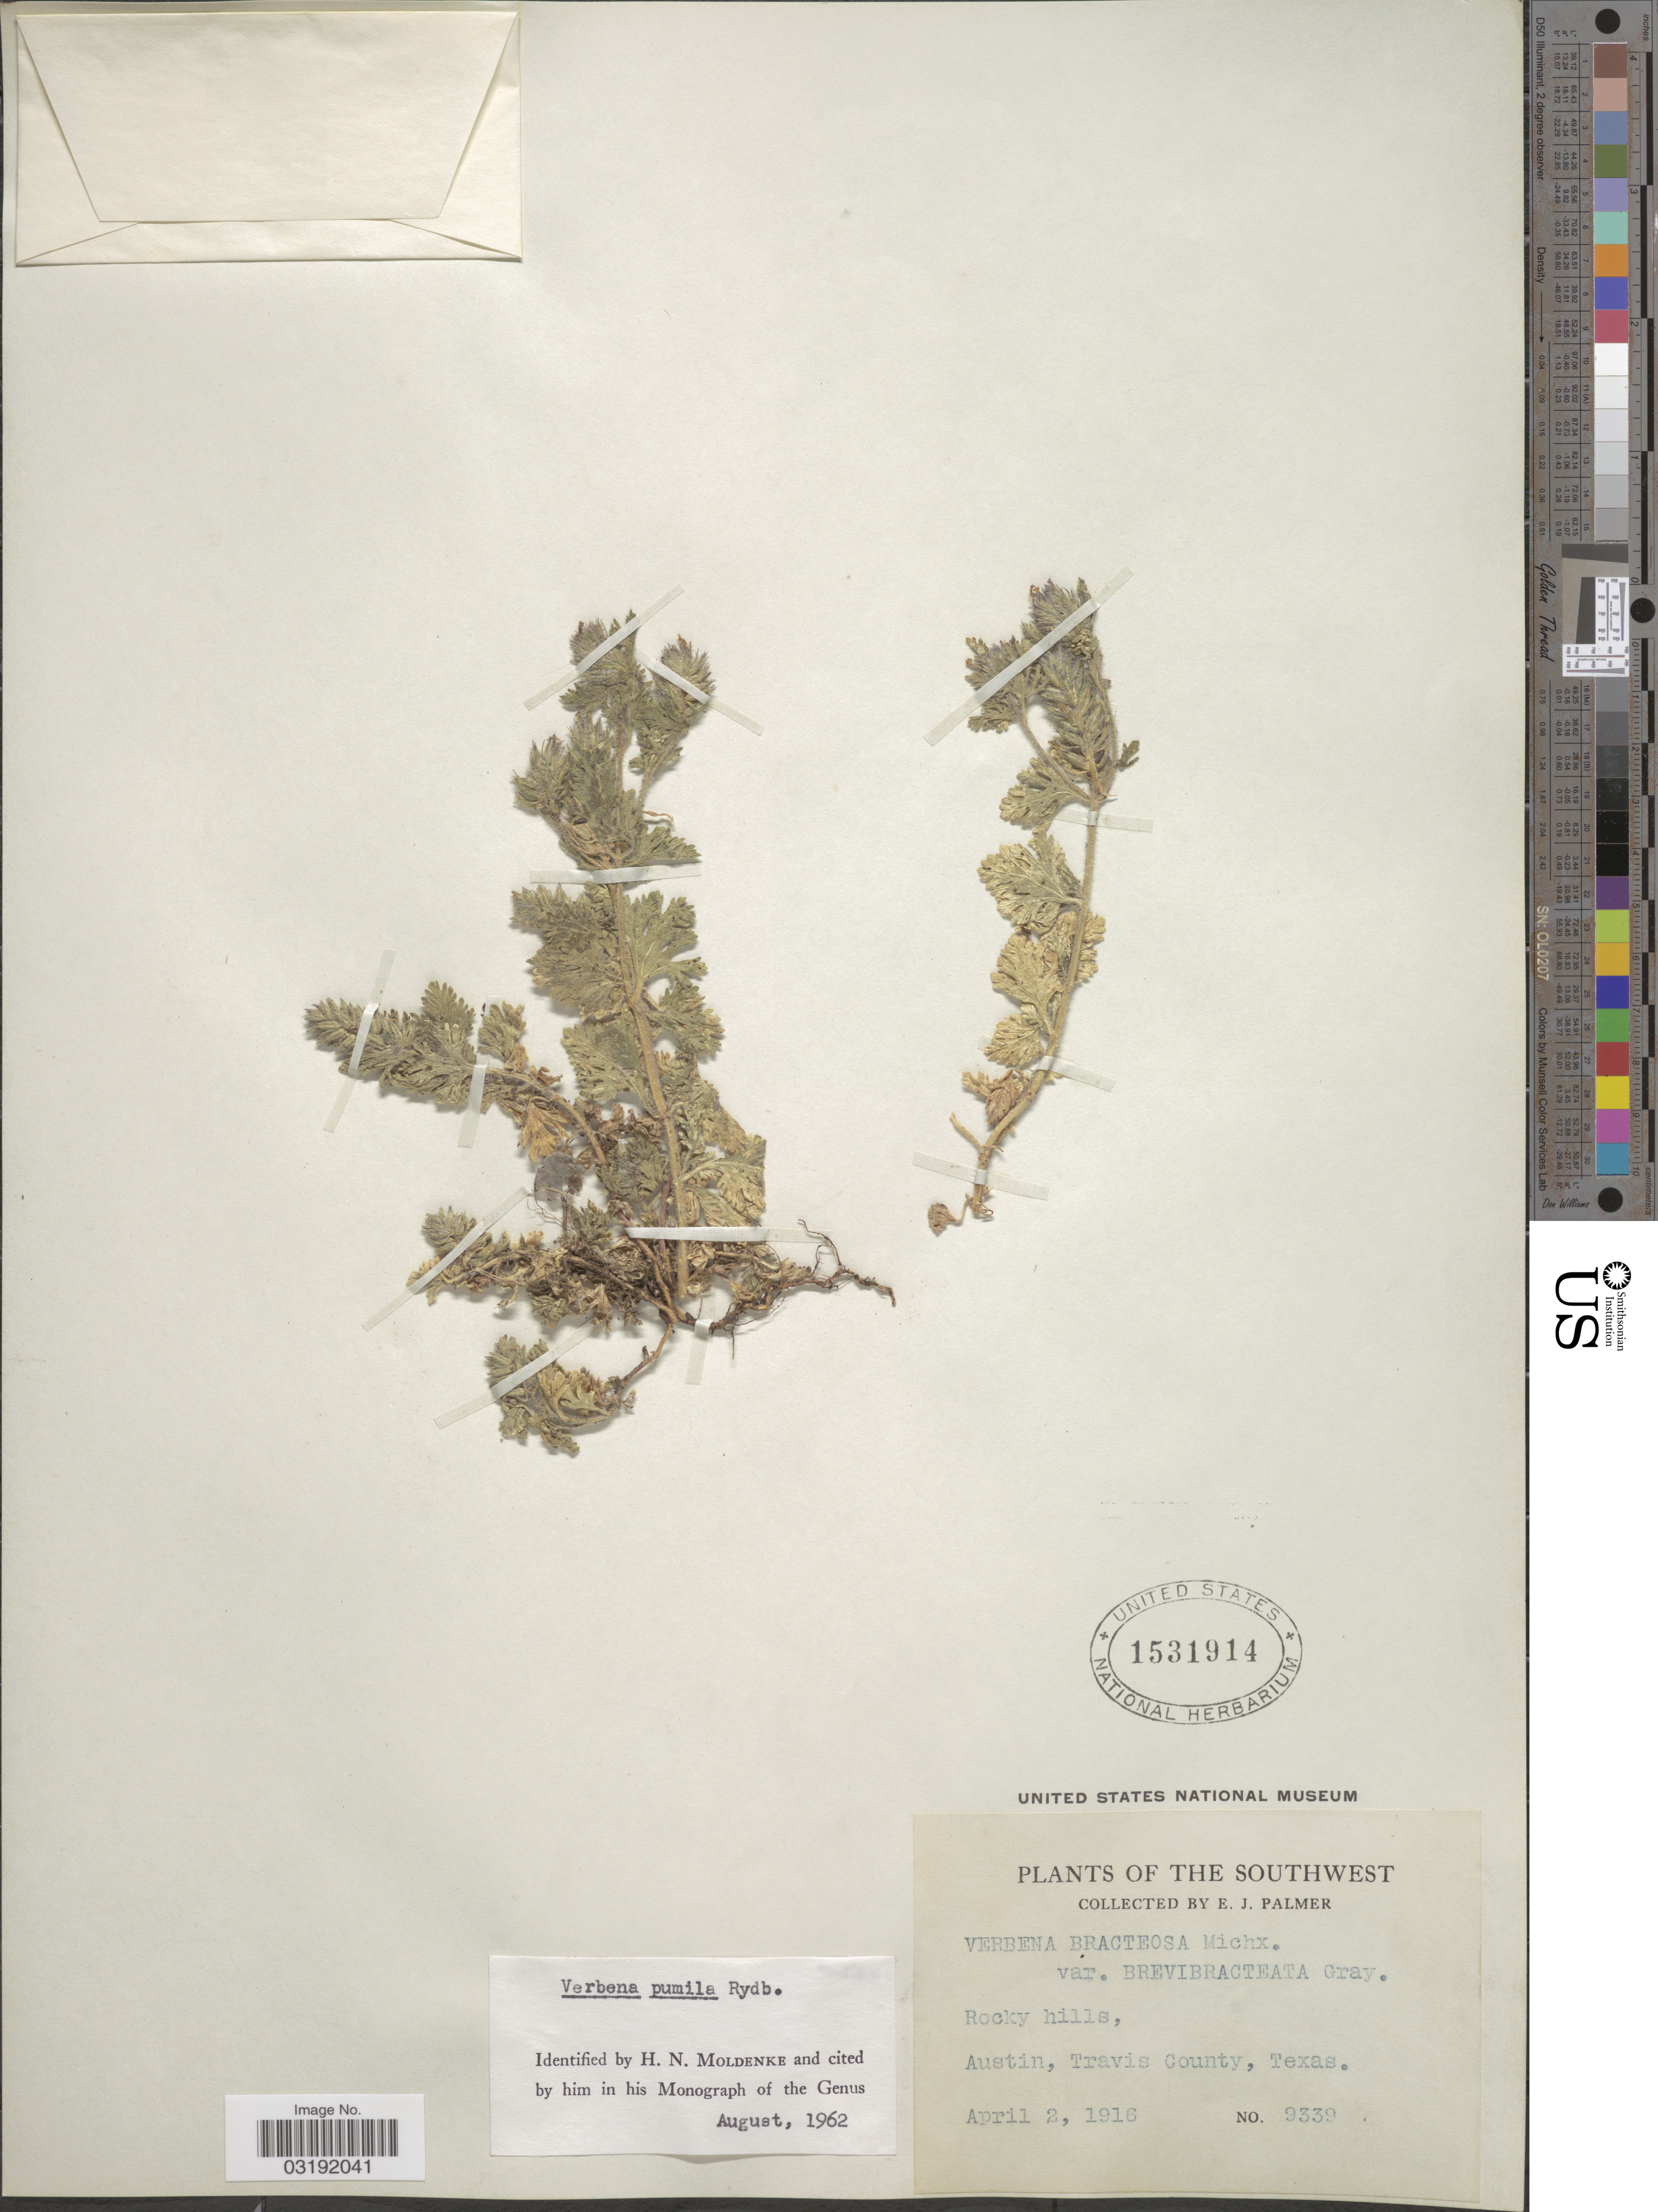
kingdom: Plantae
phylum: Tracheophyta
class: Magnoliopsida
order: Lamiales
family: Verbenaceae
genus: Verbena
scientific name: Verbena pumila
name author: Rydb.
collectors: E. J. Palmer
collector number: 9339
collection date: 1916-04-02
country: United States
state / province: Texas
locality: The Southwest. Rocky hills, Austin, Travis County.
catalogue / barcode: US 1531914